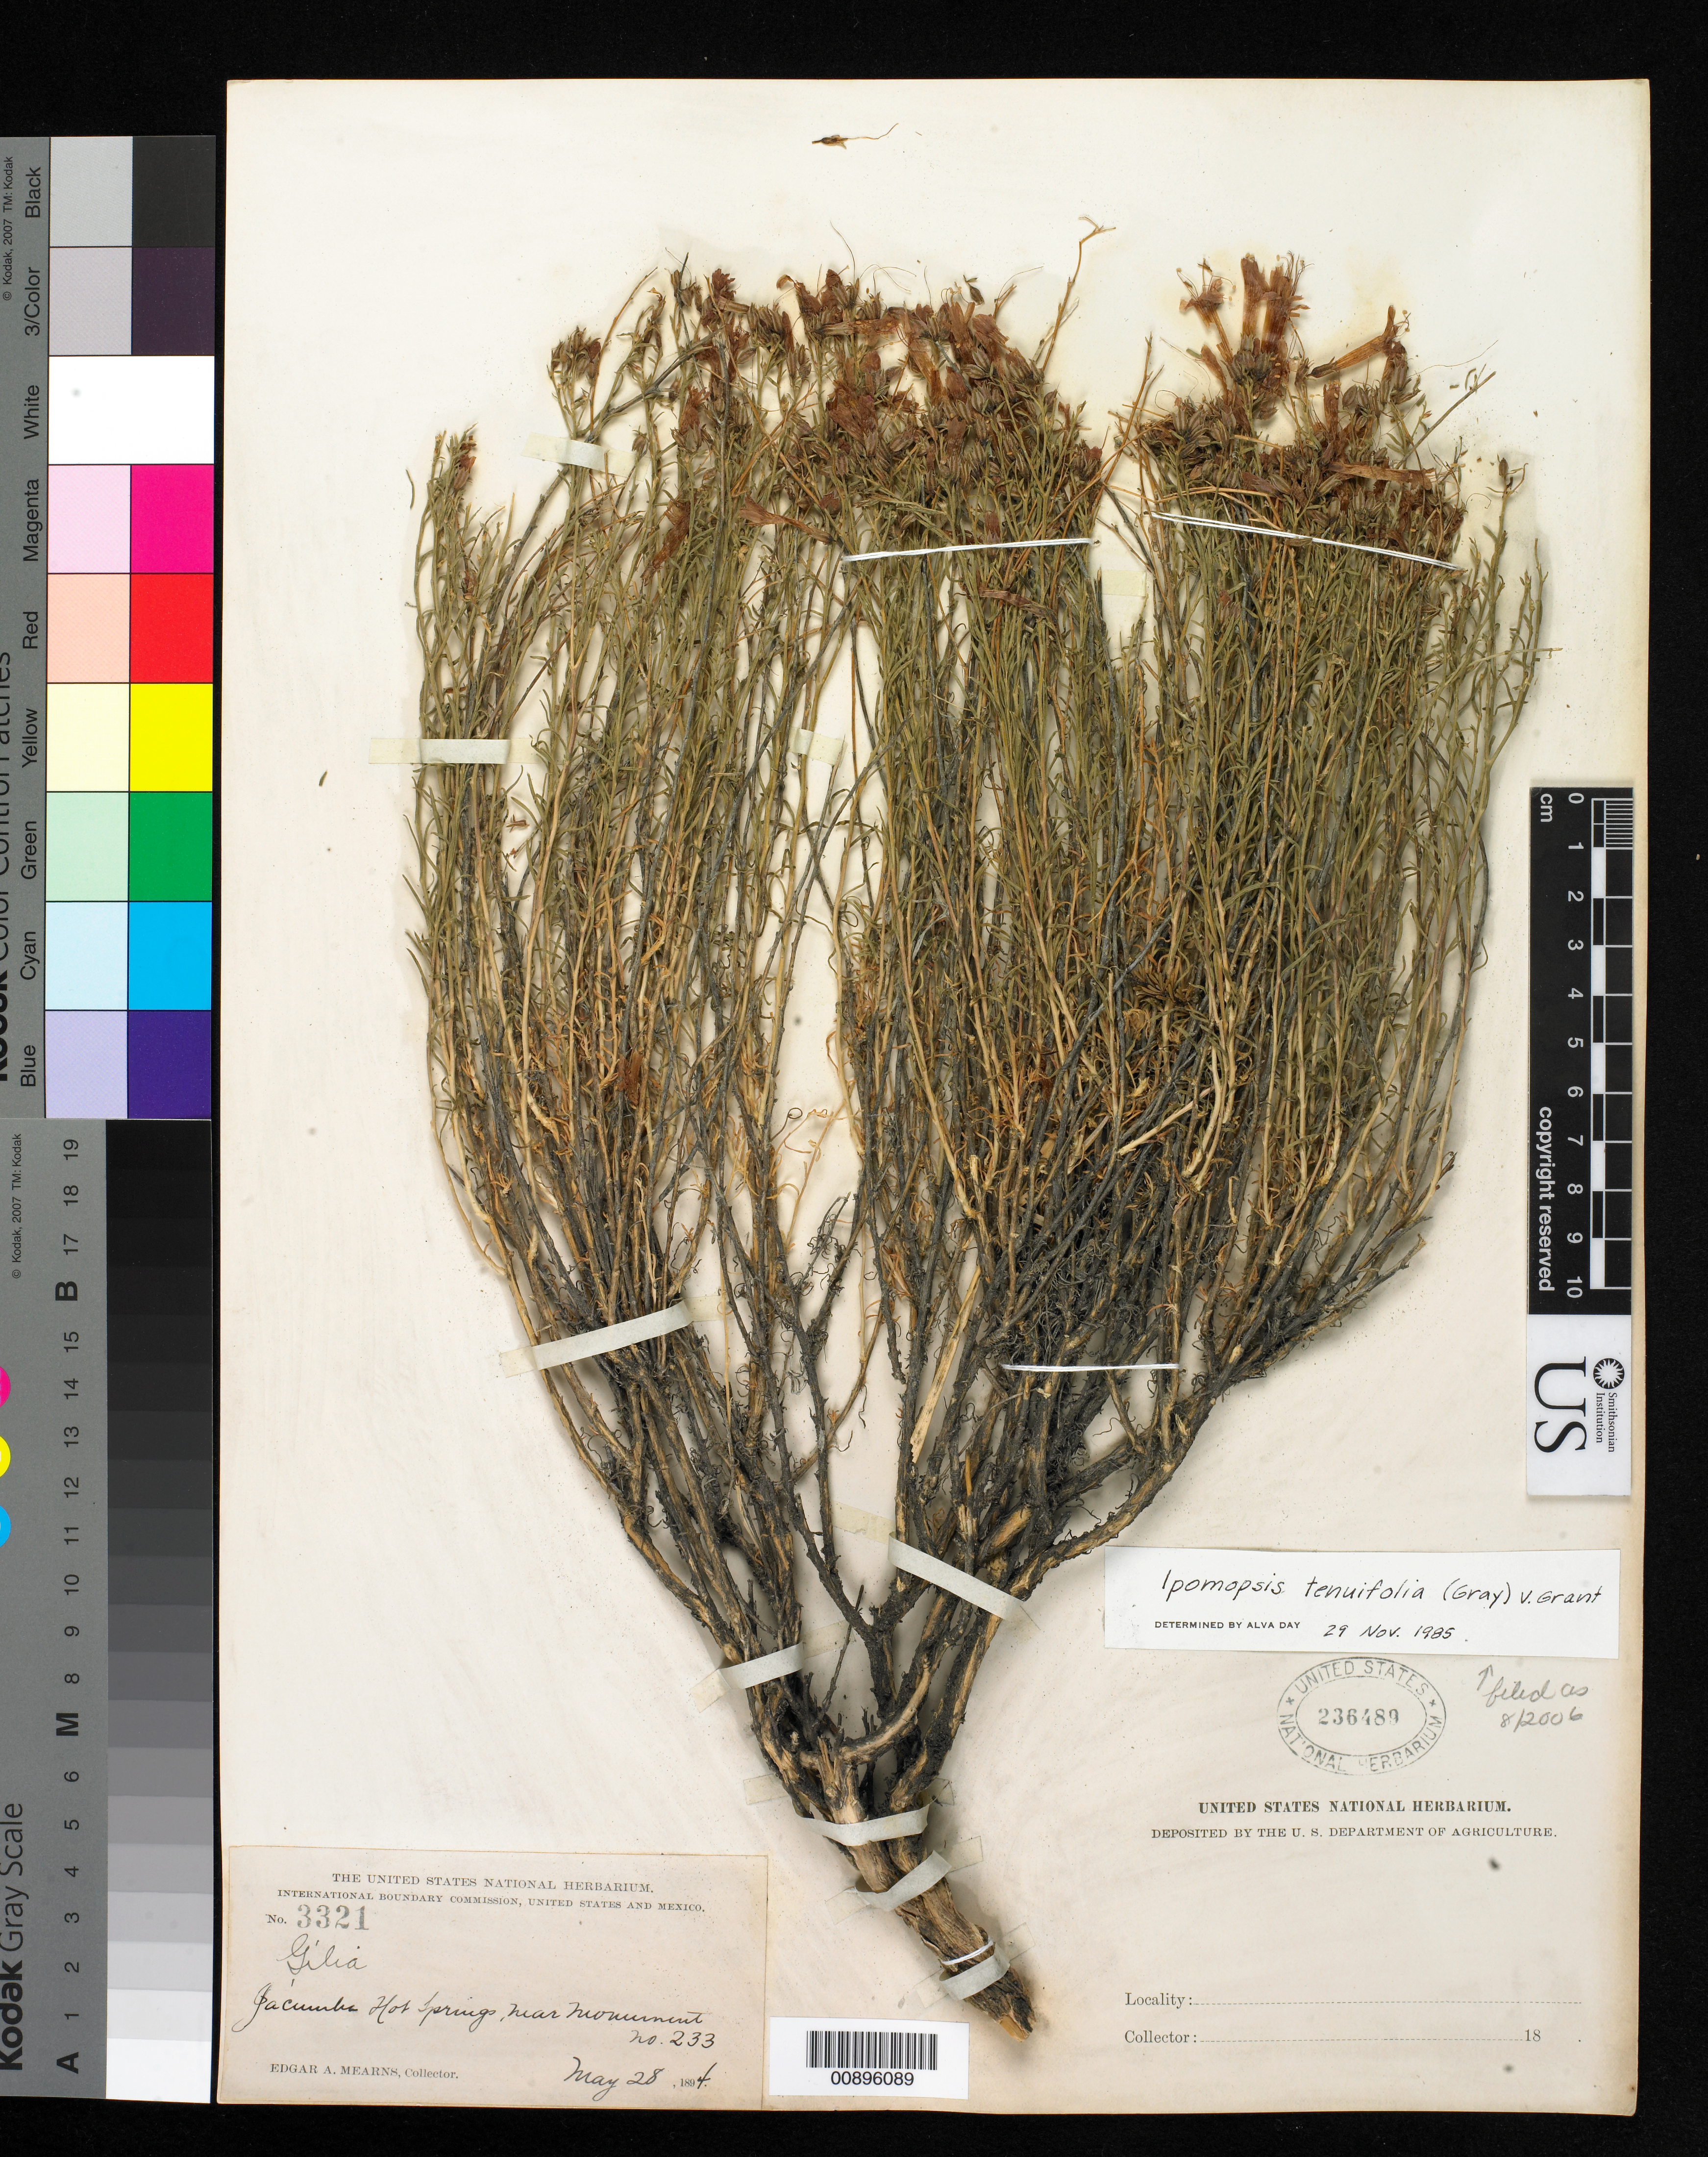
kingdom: Plantae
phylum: Tracheophyta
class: Magnoliopsida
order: Ericales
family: Polemoniaceae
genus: Ipomopsis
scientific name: Ipomopsis tenuifolia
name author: (A. Gray) V.E. Grant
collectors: E. A. Mearns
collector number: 3321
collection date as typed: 28 May 1894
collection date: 1894-05-28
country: United States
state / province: California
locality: Jacumba Hot Springs, near Monument no. 233.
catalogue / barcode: US 236489